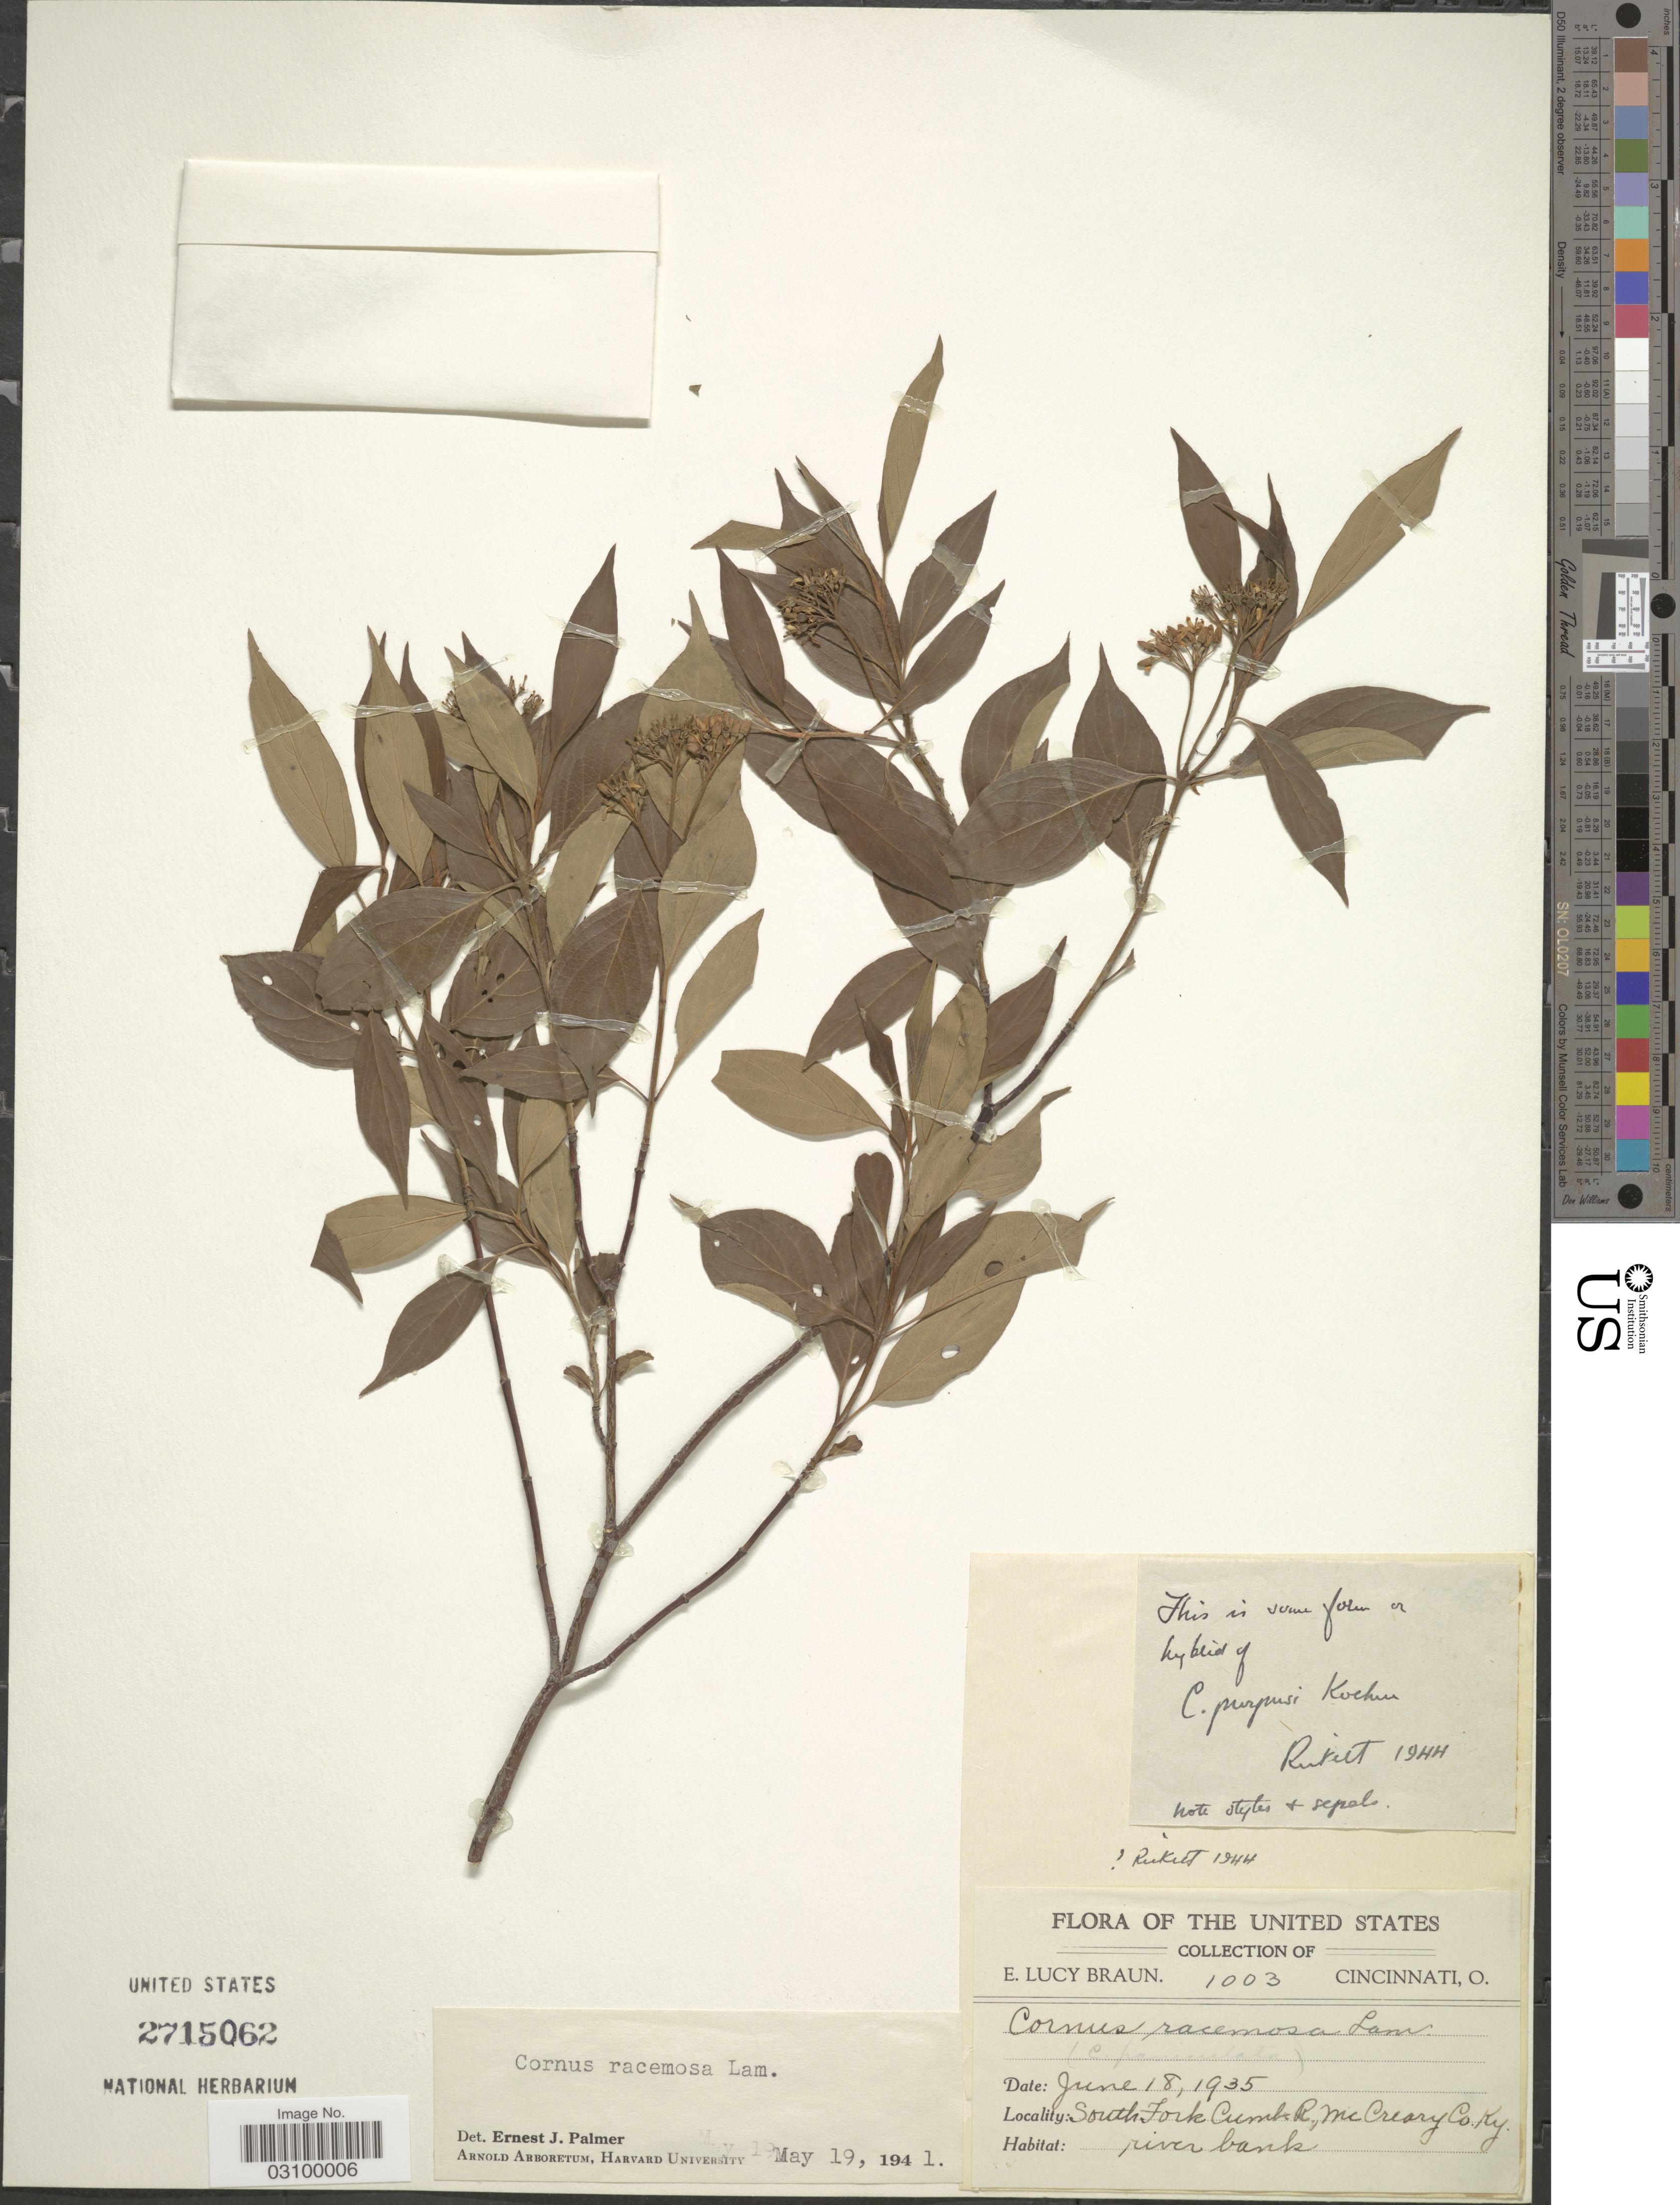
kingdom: Plantae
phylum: Tracheophyta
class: Magnoliopsida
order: Cornales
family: Cornaceae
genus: Cornus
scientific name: Cornus racemosa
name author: Lam.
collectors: E. L. Braun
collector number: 1003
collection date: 1935-06-18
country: United States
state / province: Kentucky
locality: South Fork Cumb R., McCreary Co.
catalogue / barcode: US 2715062